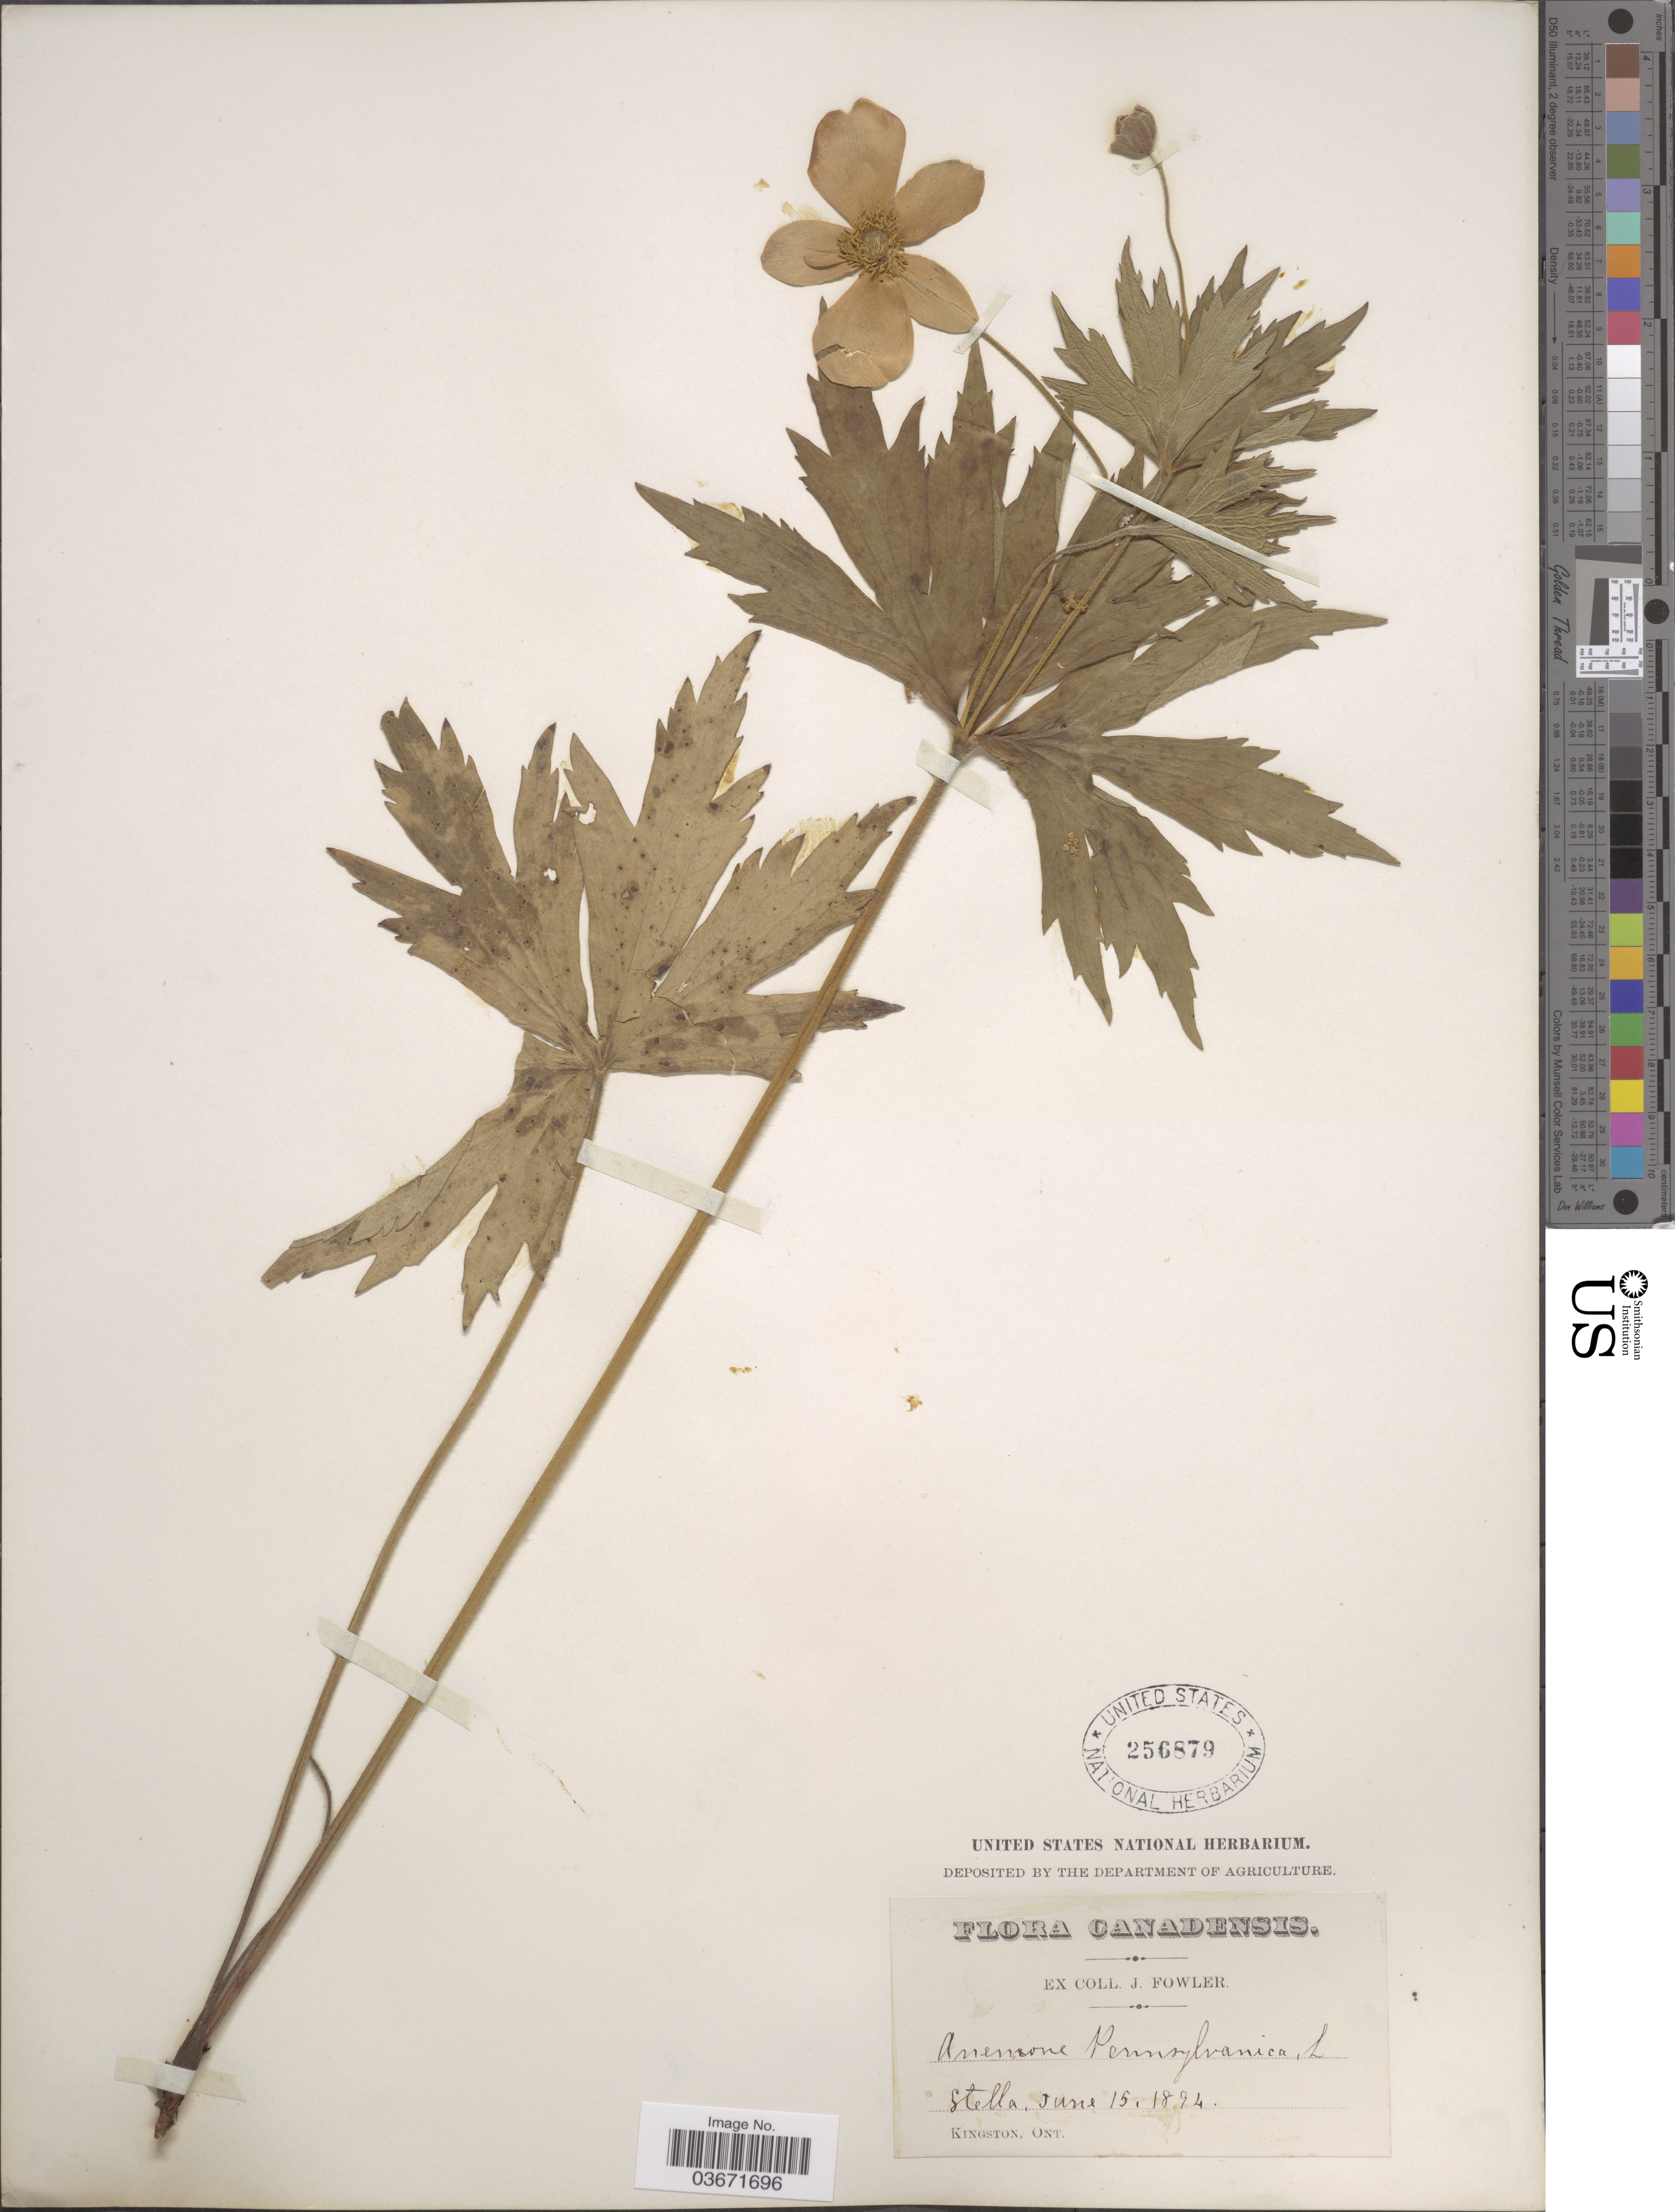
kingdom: Plantae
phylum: Tracheophyta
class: Magnoliopsida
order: Ranunculales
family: Ranunculaceae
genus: Anemone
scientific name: Anemone canadensis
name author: L.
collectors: J. Fowler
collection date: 1894-06-15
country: Canada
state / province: Ontario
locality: Stella. Kingston.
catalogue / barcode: US 256879